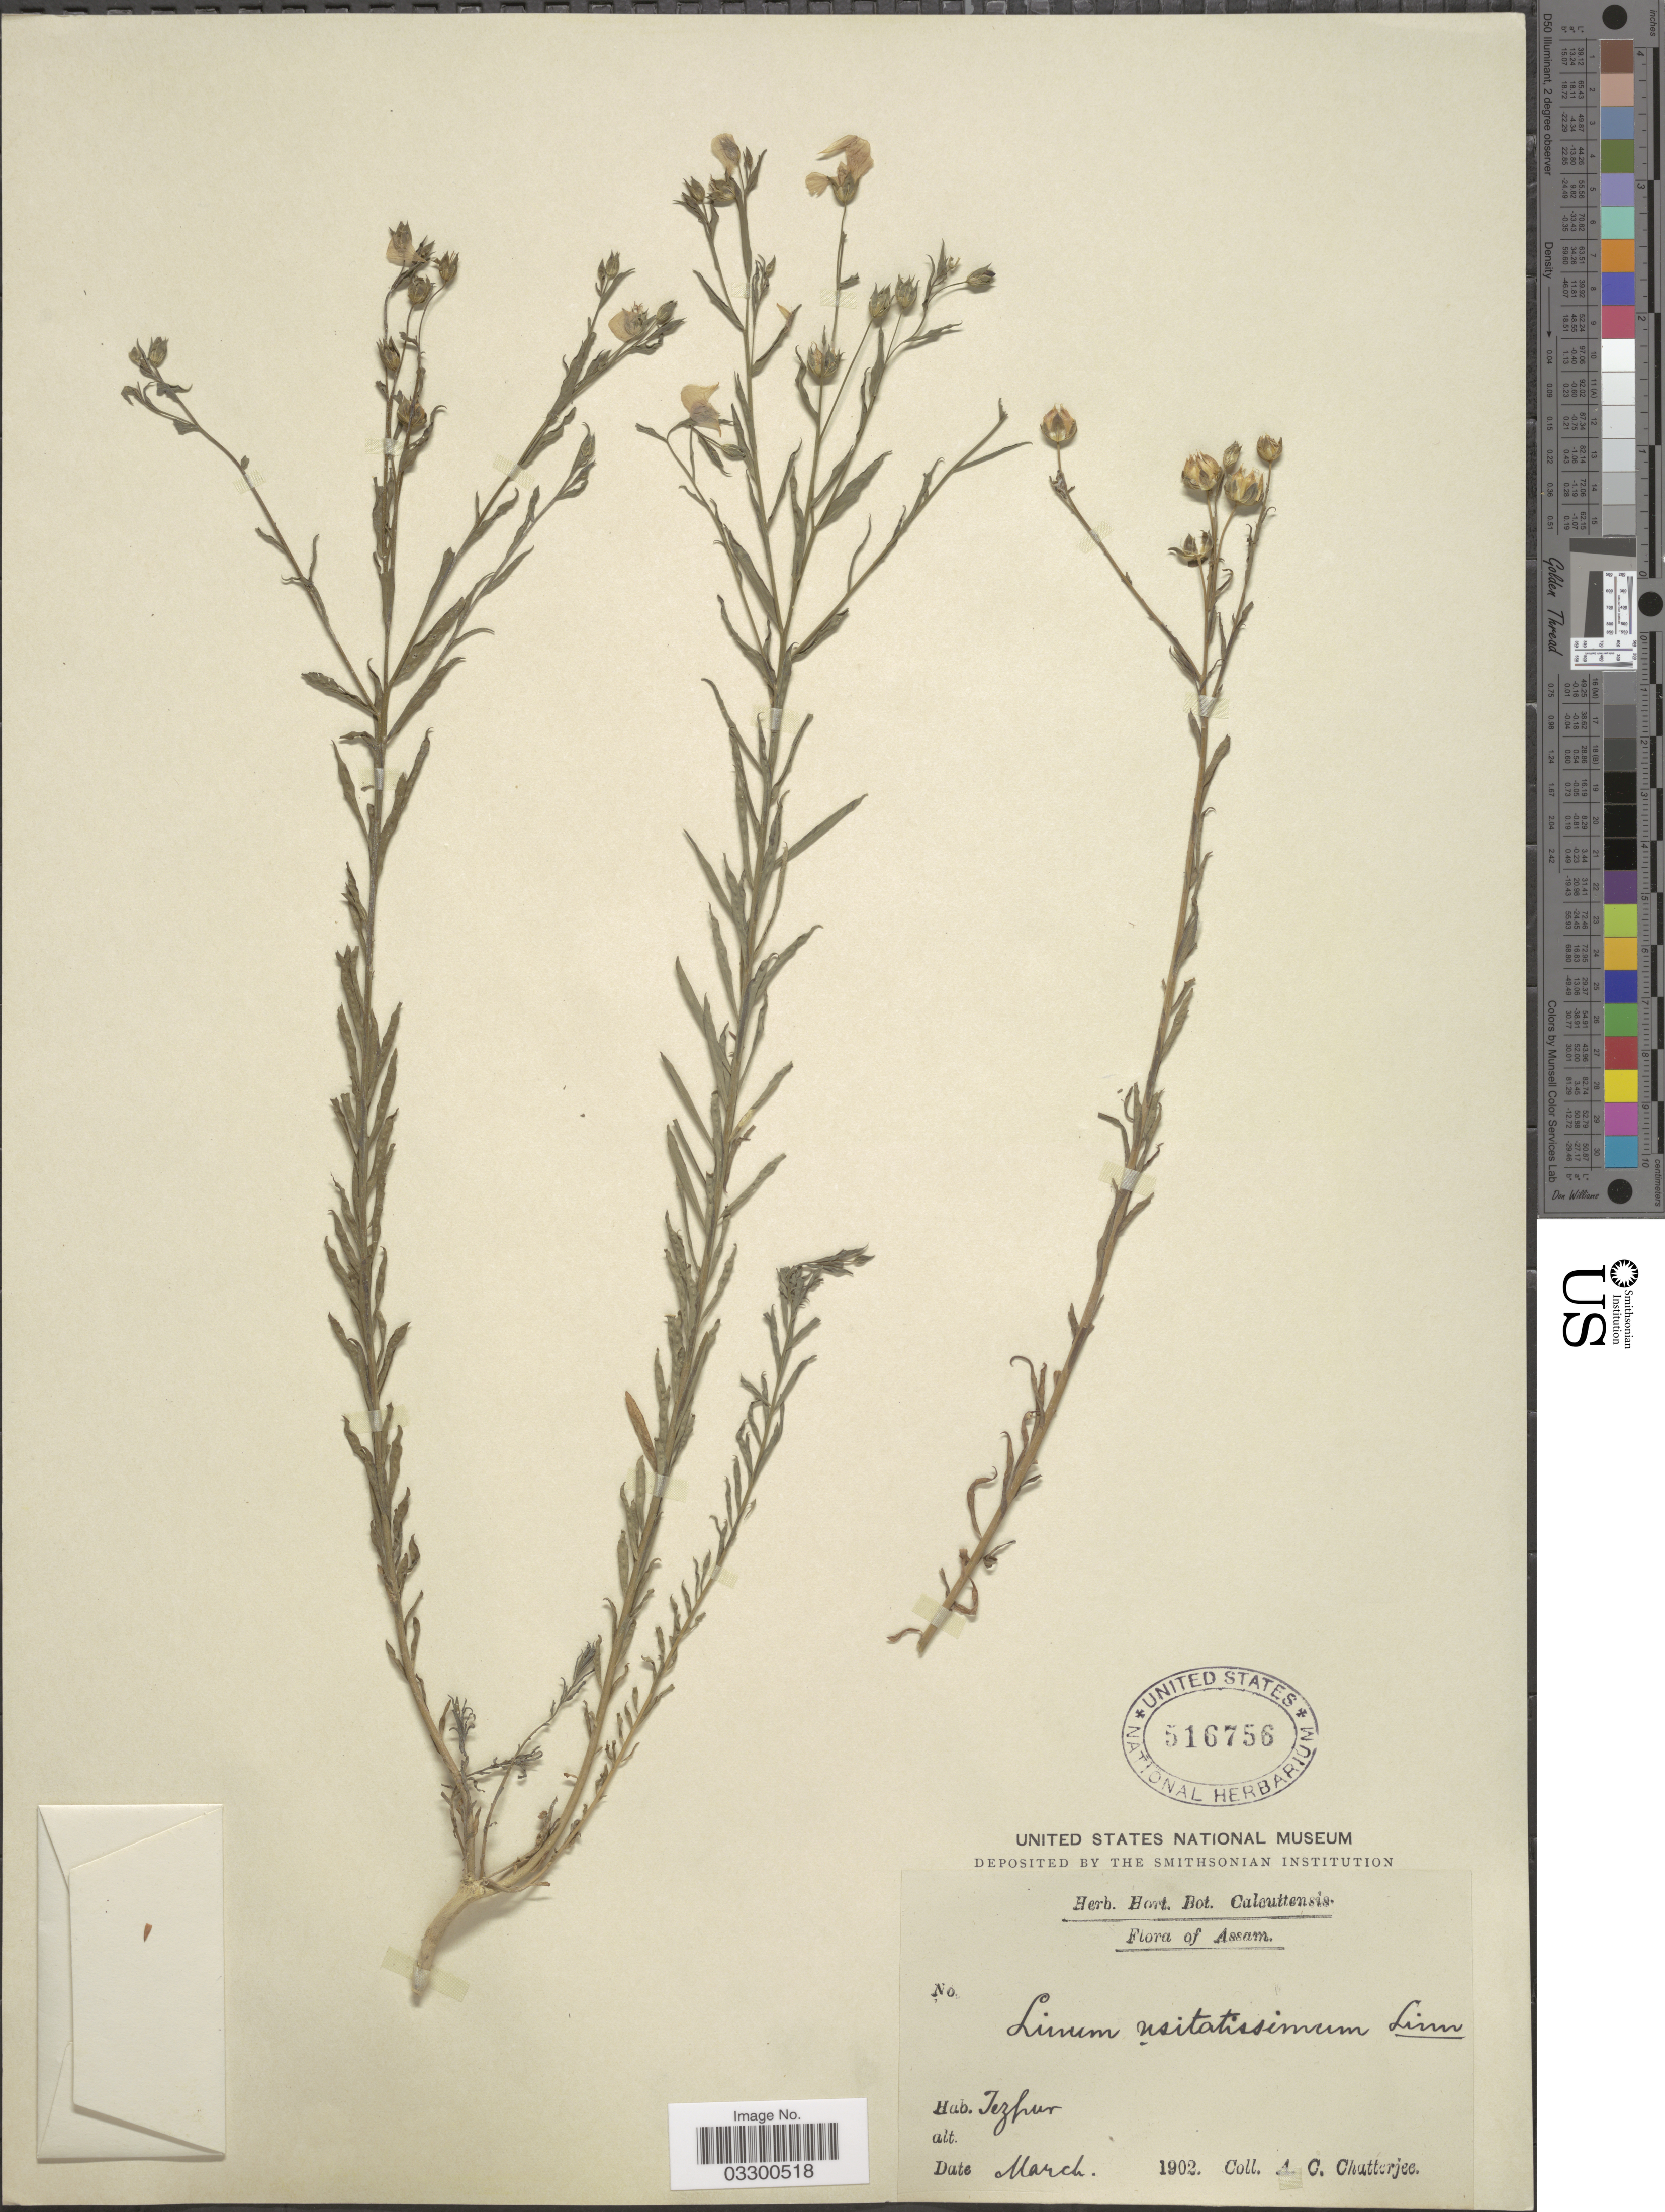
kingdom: Plantae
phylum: Tracheophyta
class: Magnoliopsida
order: Malpighiales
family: Linaceae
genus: Linum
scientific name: Linum usitatissimum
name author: L.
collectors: A. Chatterjee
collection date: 1902-03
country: India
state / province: Assam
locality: Tezhur.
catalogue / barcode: US 516756